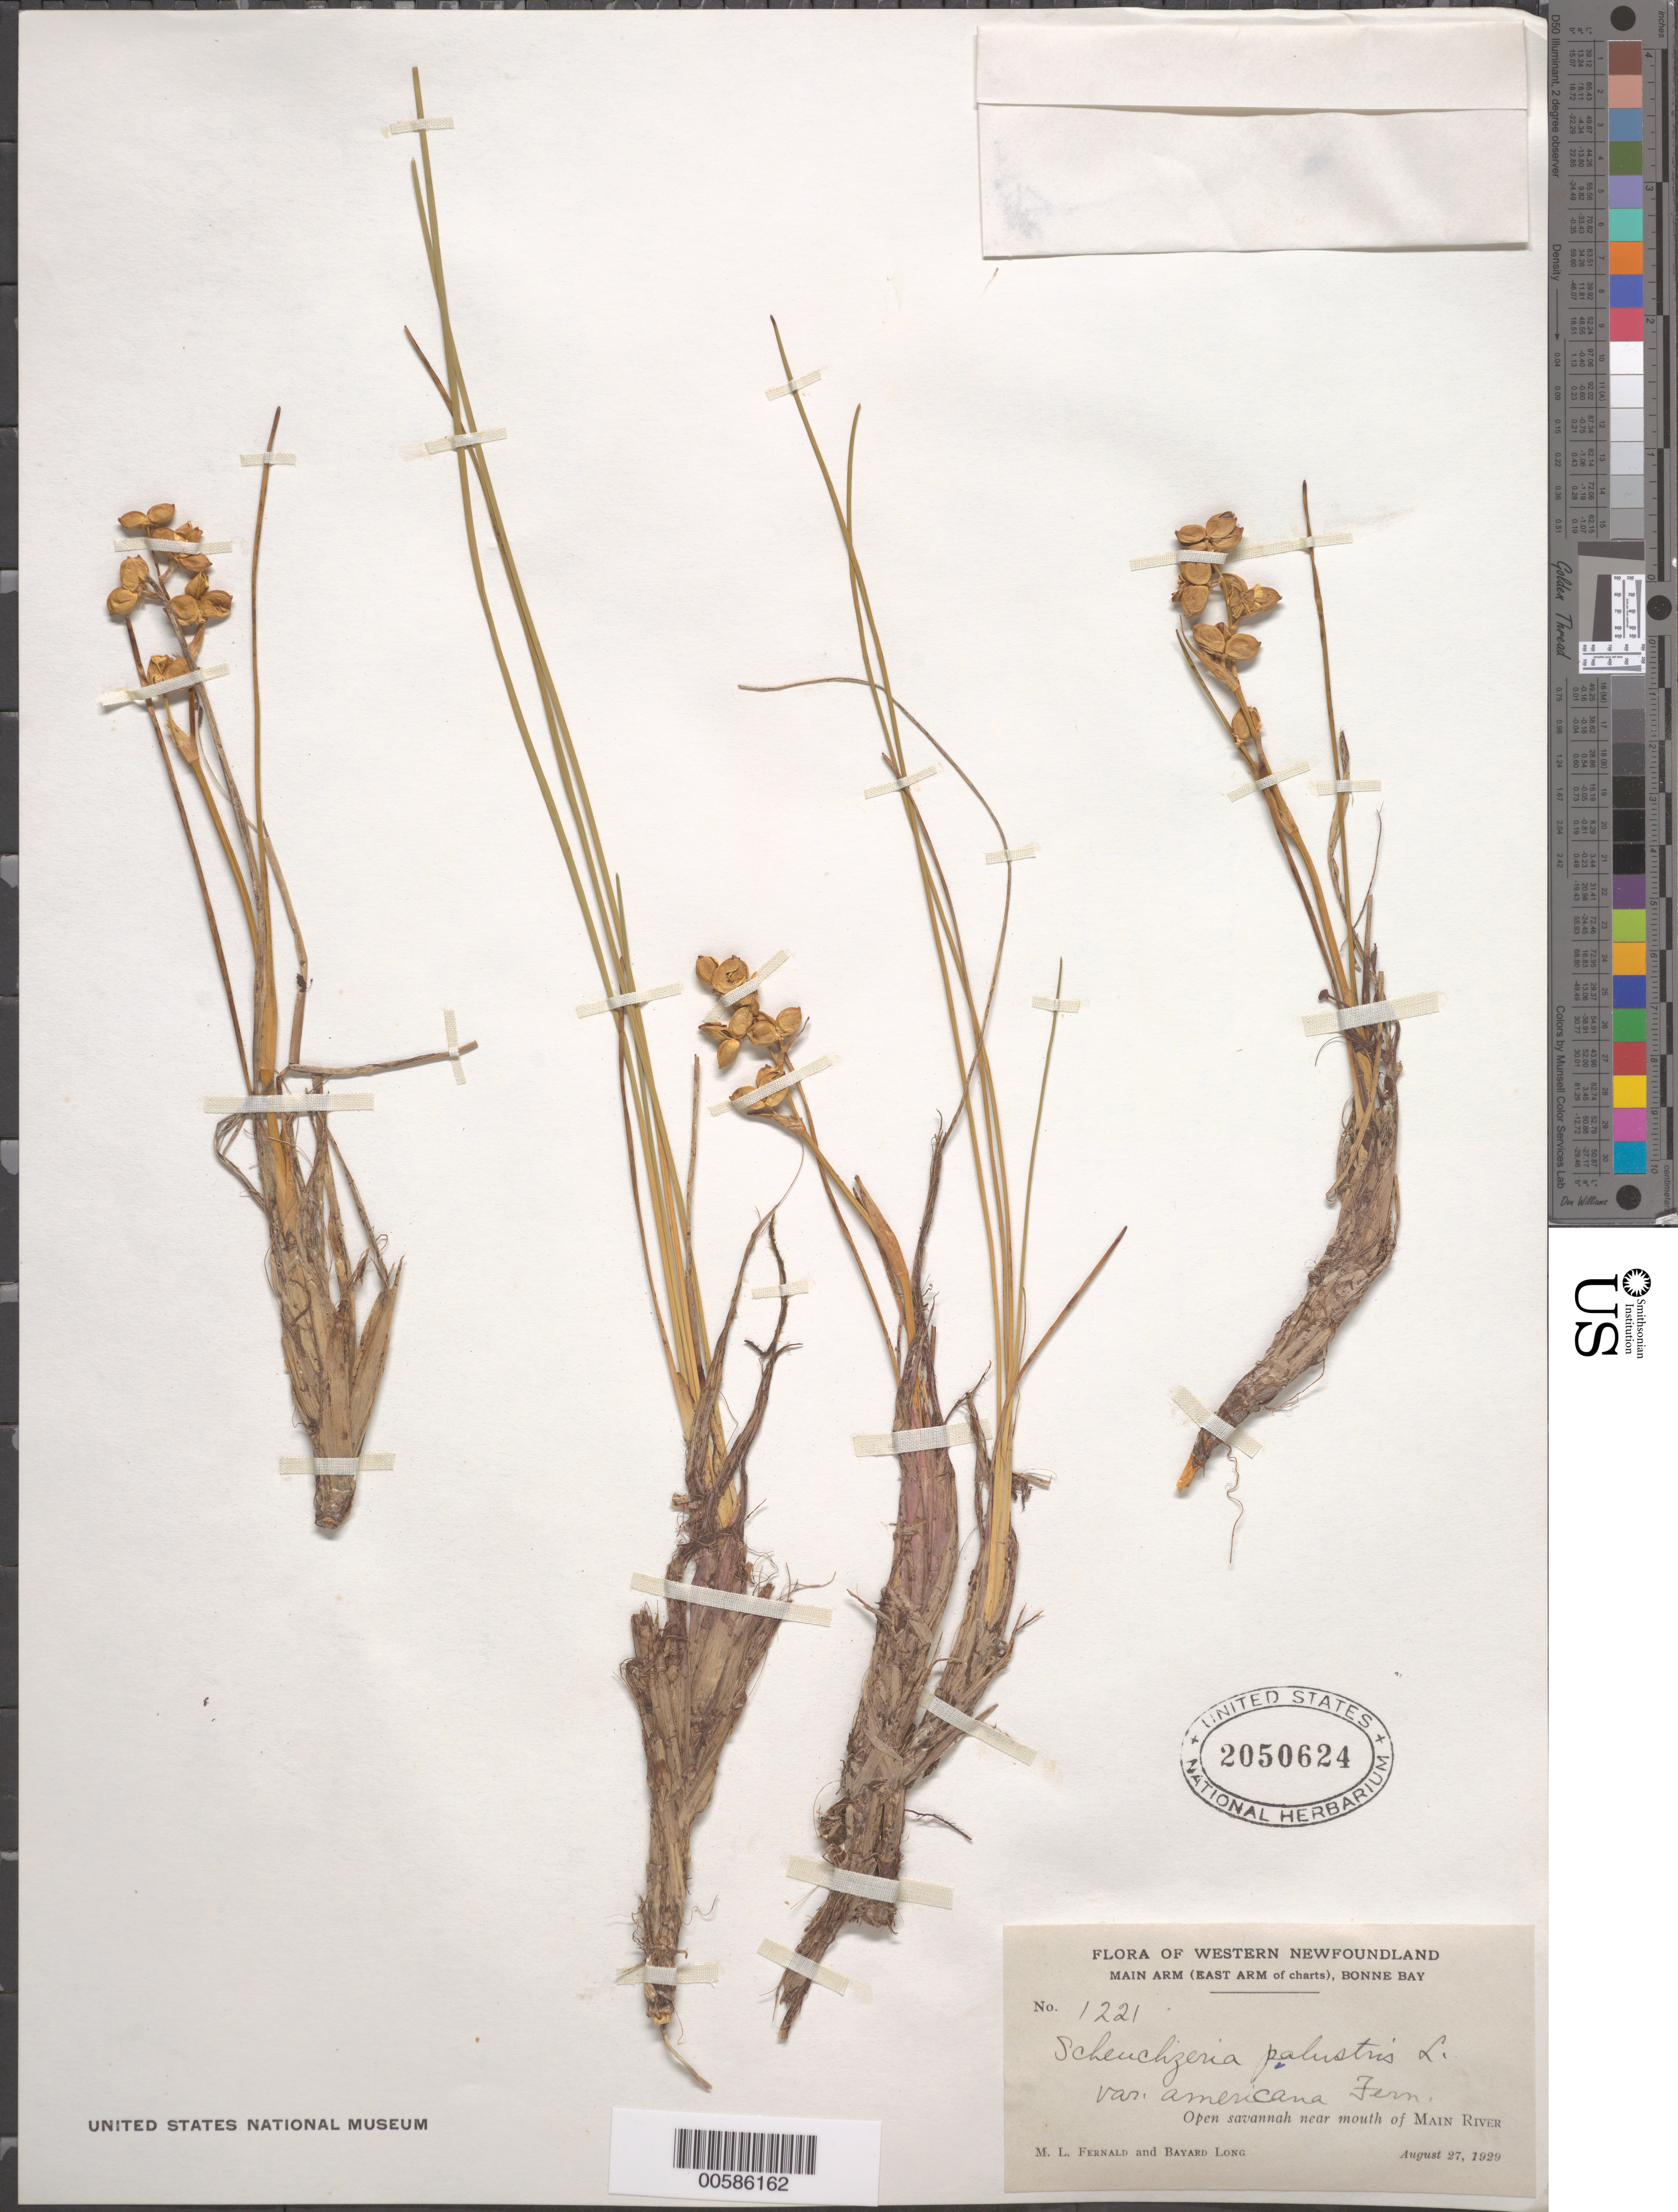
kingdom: Plantae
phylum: Tracheophyta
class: Liliopsida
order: Alismatales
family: Scheuchzeriaceae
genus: Scheuchzeria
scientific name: Scheuchzeria palustris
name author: L.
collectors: M. L. Fernald & B. Long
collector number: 1221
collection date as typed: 27 Aug 1929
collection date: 1929-08-27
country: Canada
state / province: Newfoundland and Labrador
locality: Main Arm, Bonne Bay, mouth of Main River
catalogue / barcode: US 2050624